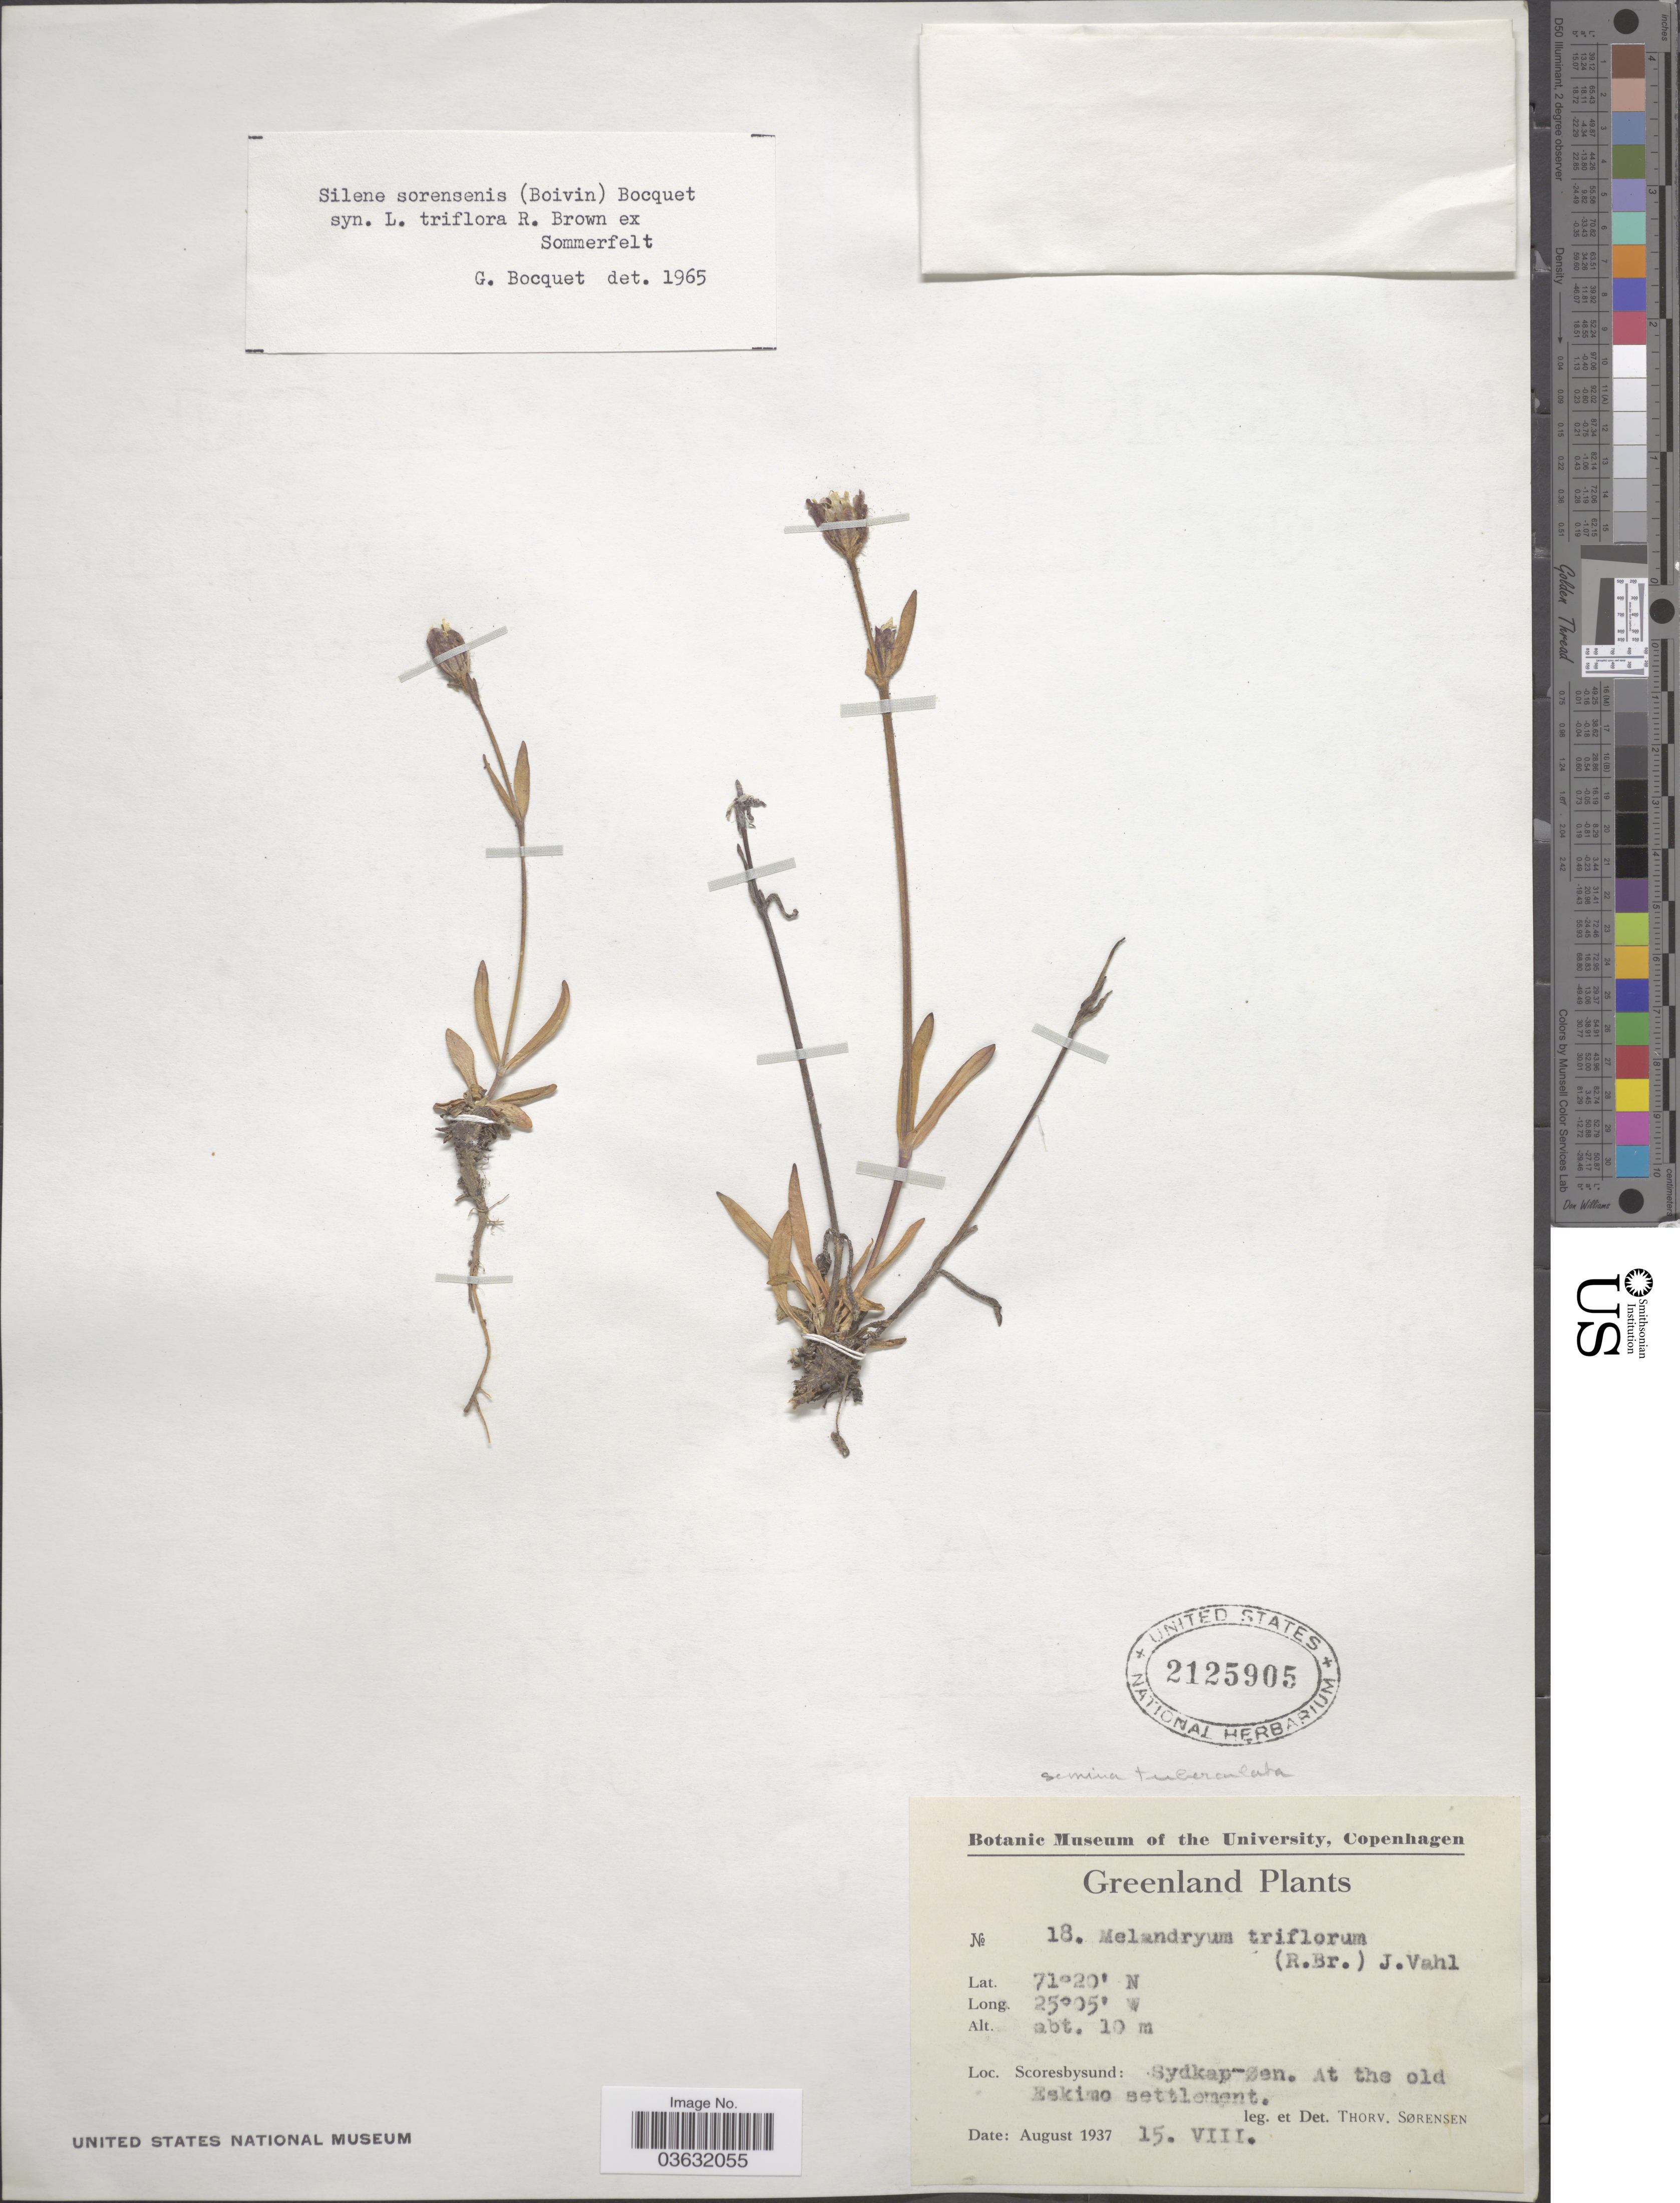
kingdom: Plantae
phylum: Tracheophyta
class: Magnoliopsida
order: Caryophyllales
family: Caryophyllaceae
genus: Silene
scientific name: Silene sorensenis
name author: (B. Boivin) Bocquet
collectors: T. Sorensen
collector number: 18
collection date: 1937-08-15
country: Greenland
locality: Scoresbysund: Sydkap-Zen. At the old Eskimo settlement.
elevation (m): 10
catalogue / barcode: US 2125905